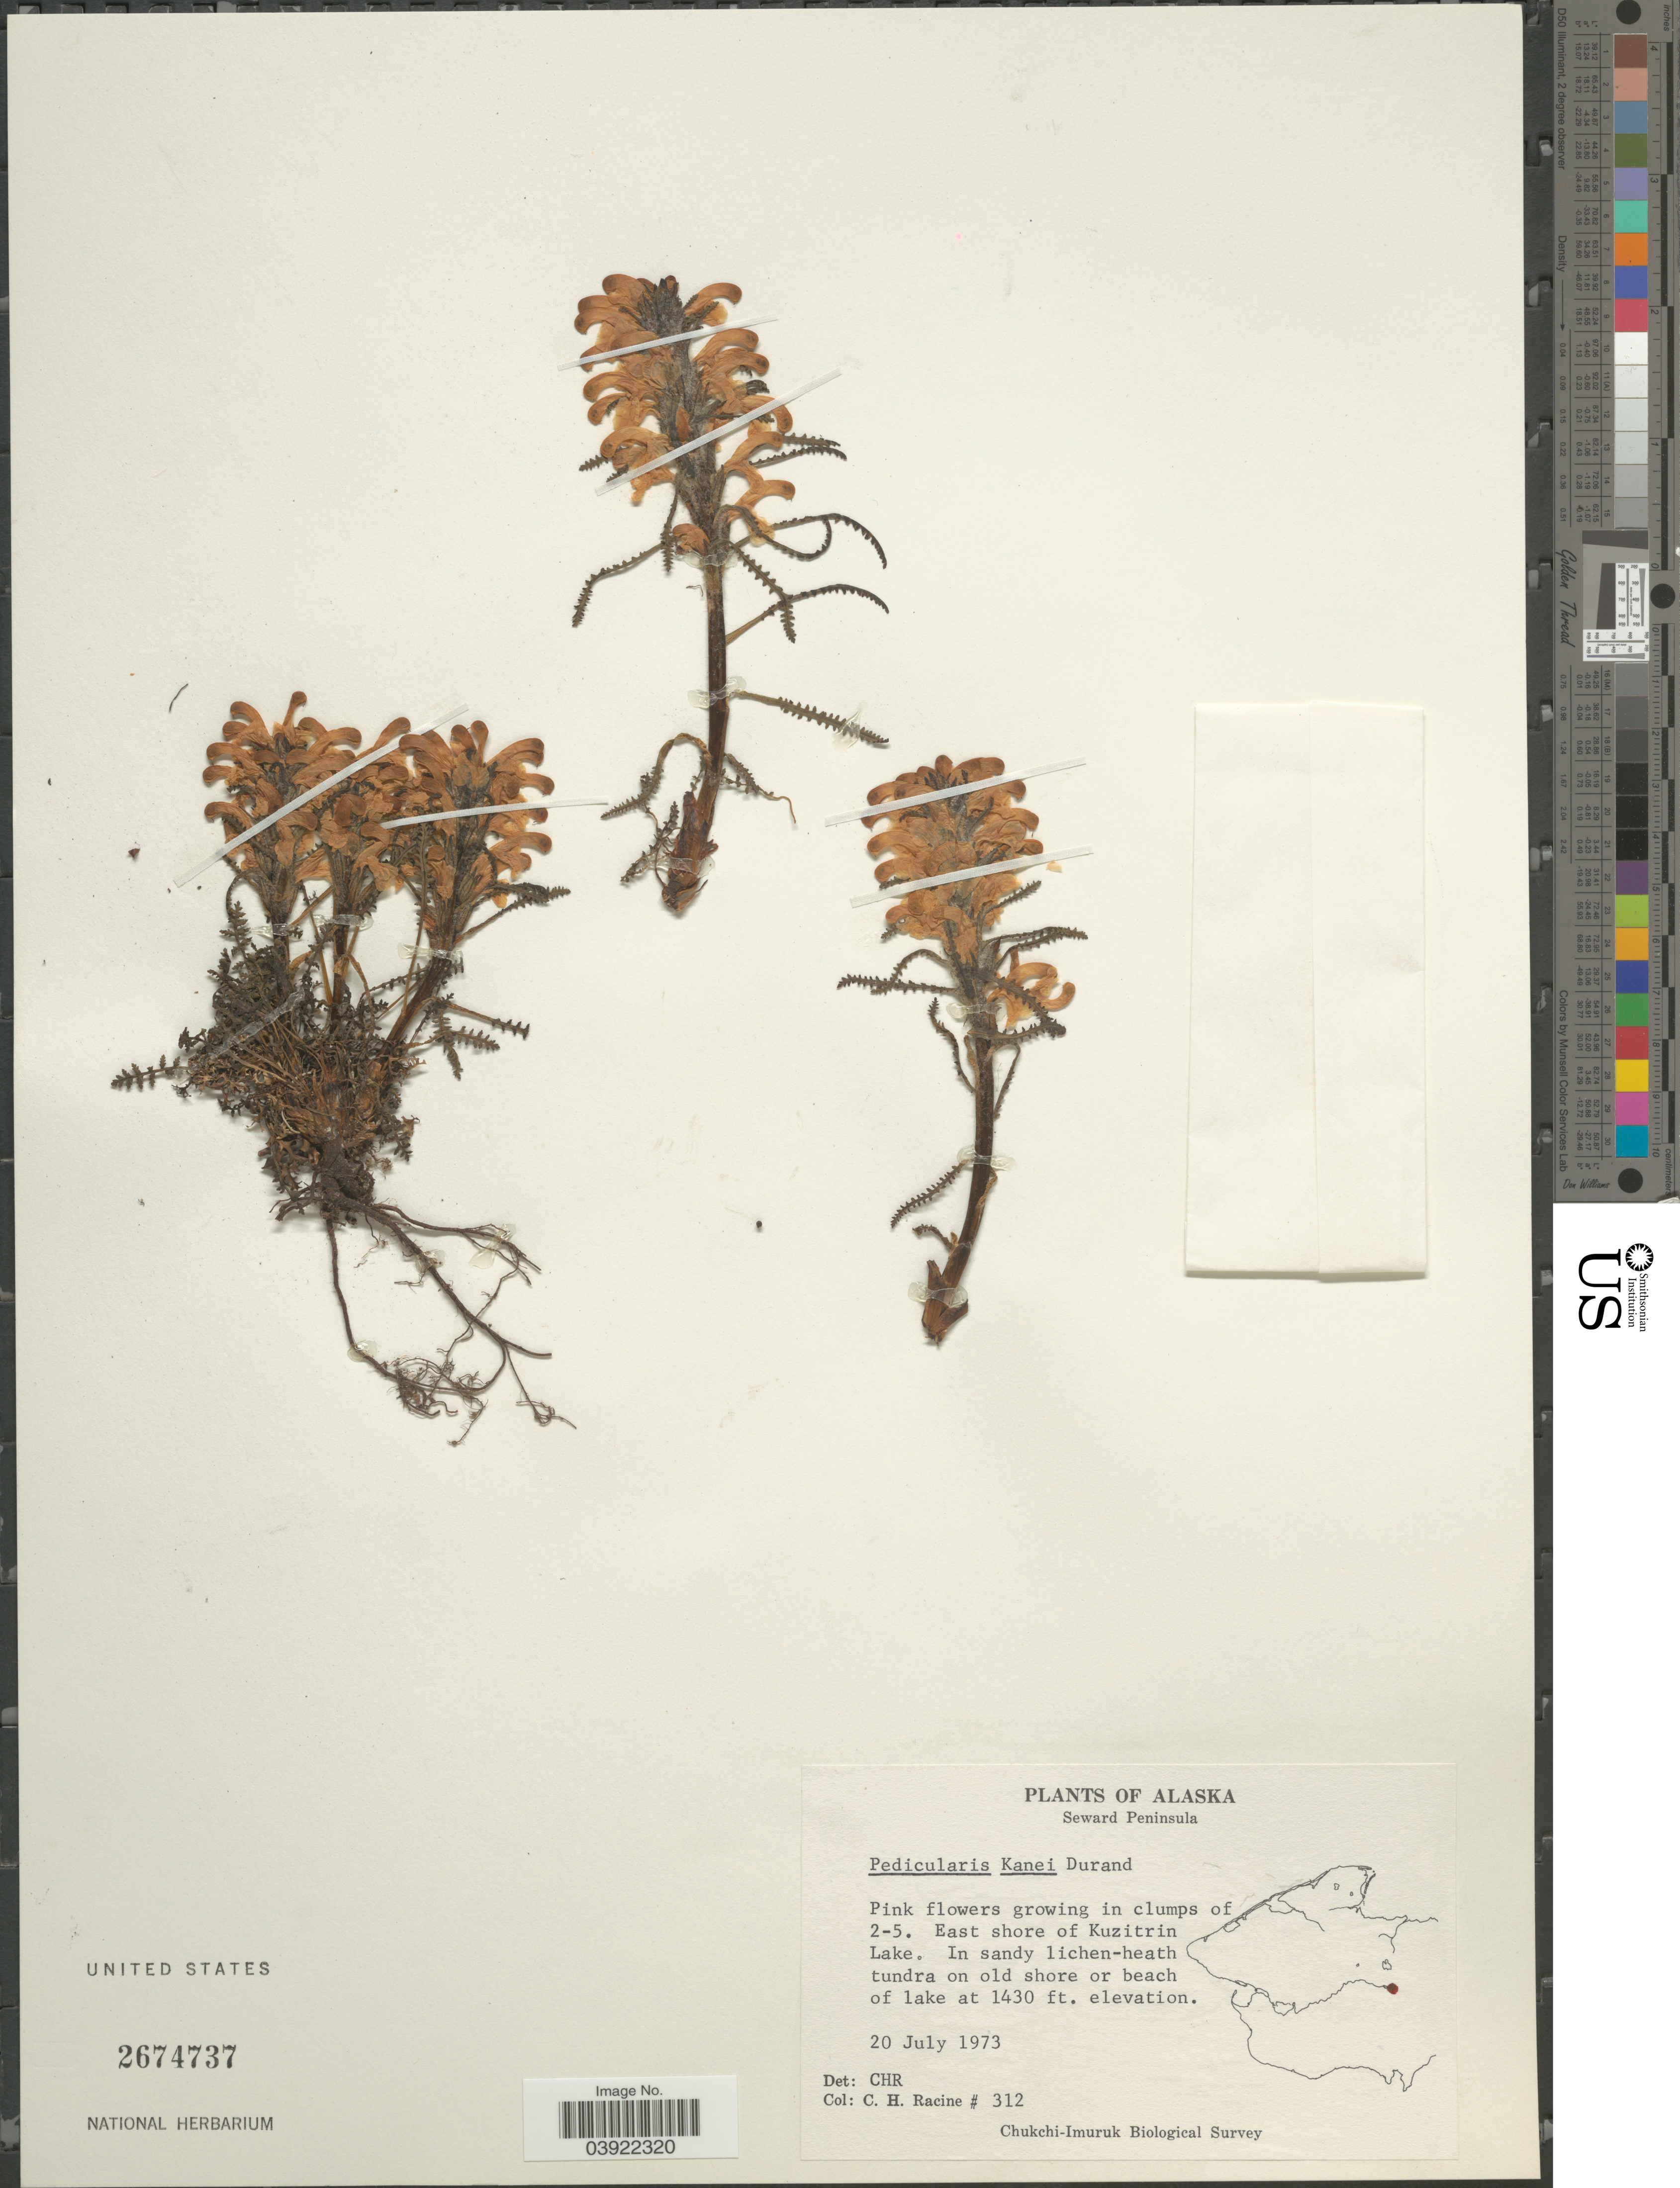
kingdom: Plantae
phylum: Tracheophyta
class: Magnoliopsida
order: Lamiales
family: Orobanchaceae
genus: Pedicularis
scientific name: Pedicularis kanei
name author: Durand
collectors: C. Racine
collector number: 312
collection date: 1973-07-20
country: United States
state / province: Alaska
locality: Seward Peninsula. East shore of Kuzitrin Lake.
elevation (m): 436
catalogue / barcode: US 2674737